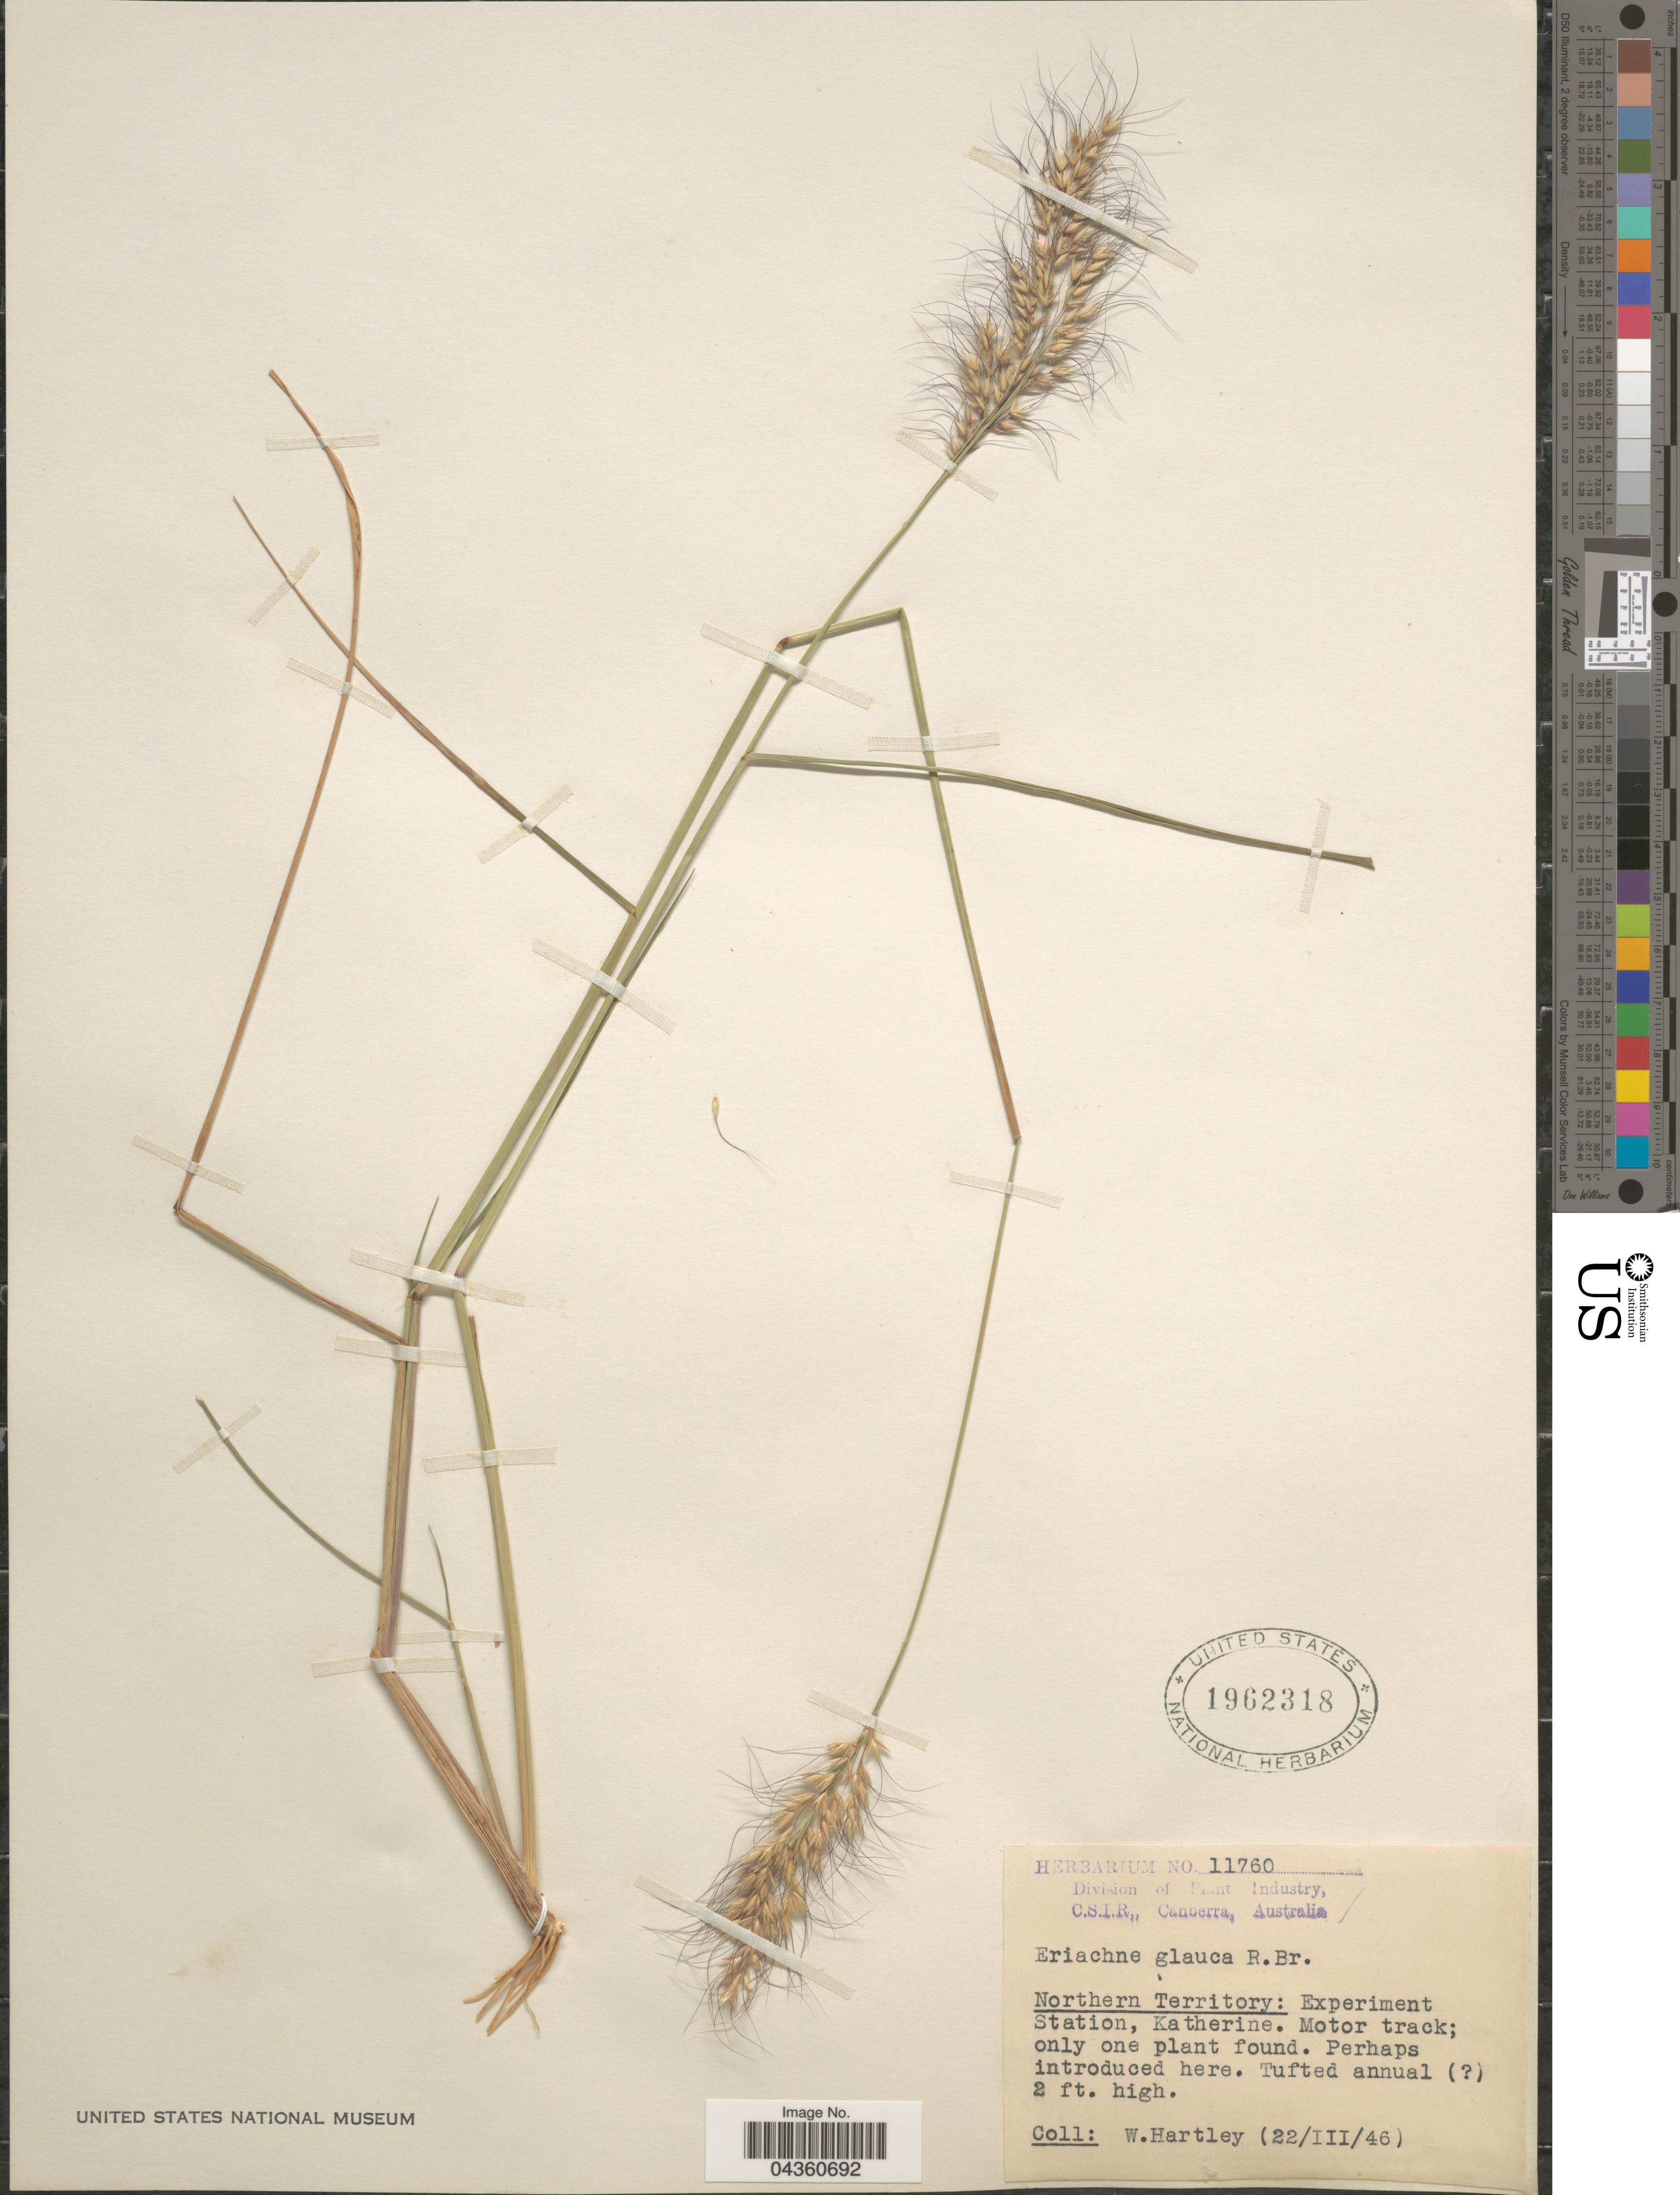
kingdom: Plantae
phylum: Tracheophyta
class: Liliopsida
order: Poales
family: Poaceae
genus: Eriachne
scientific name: Eriachne glauca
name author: R. Br.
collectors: W. Hartley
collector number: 11760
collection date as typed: Transcribed d/m/y: 22/3/46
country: Australia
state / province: Northern Territory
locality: Experiment Station, Katherine. Motor track.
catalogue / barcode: US 1962318